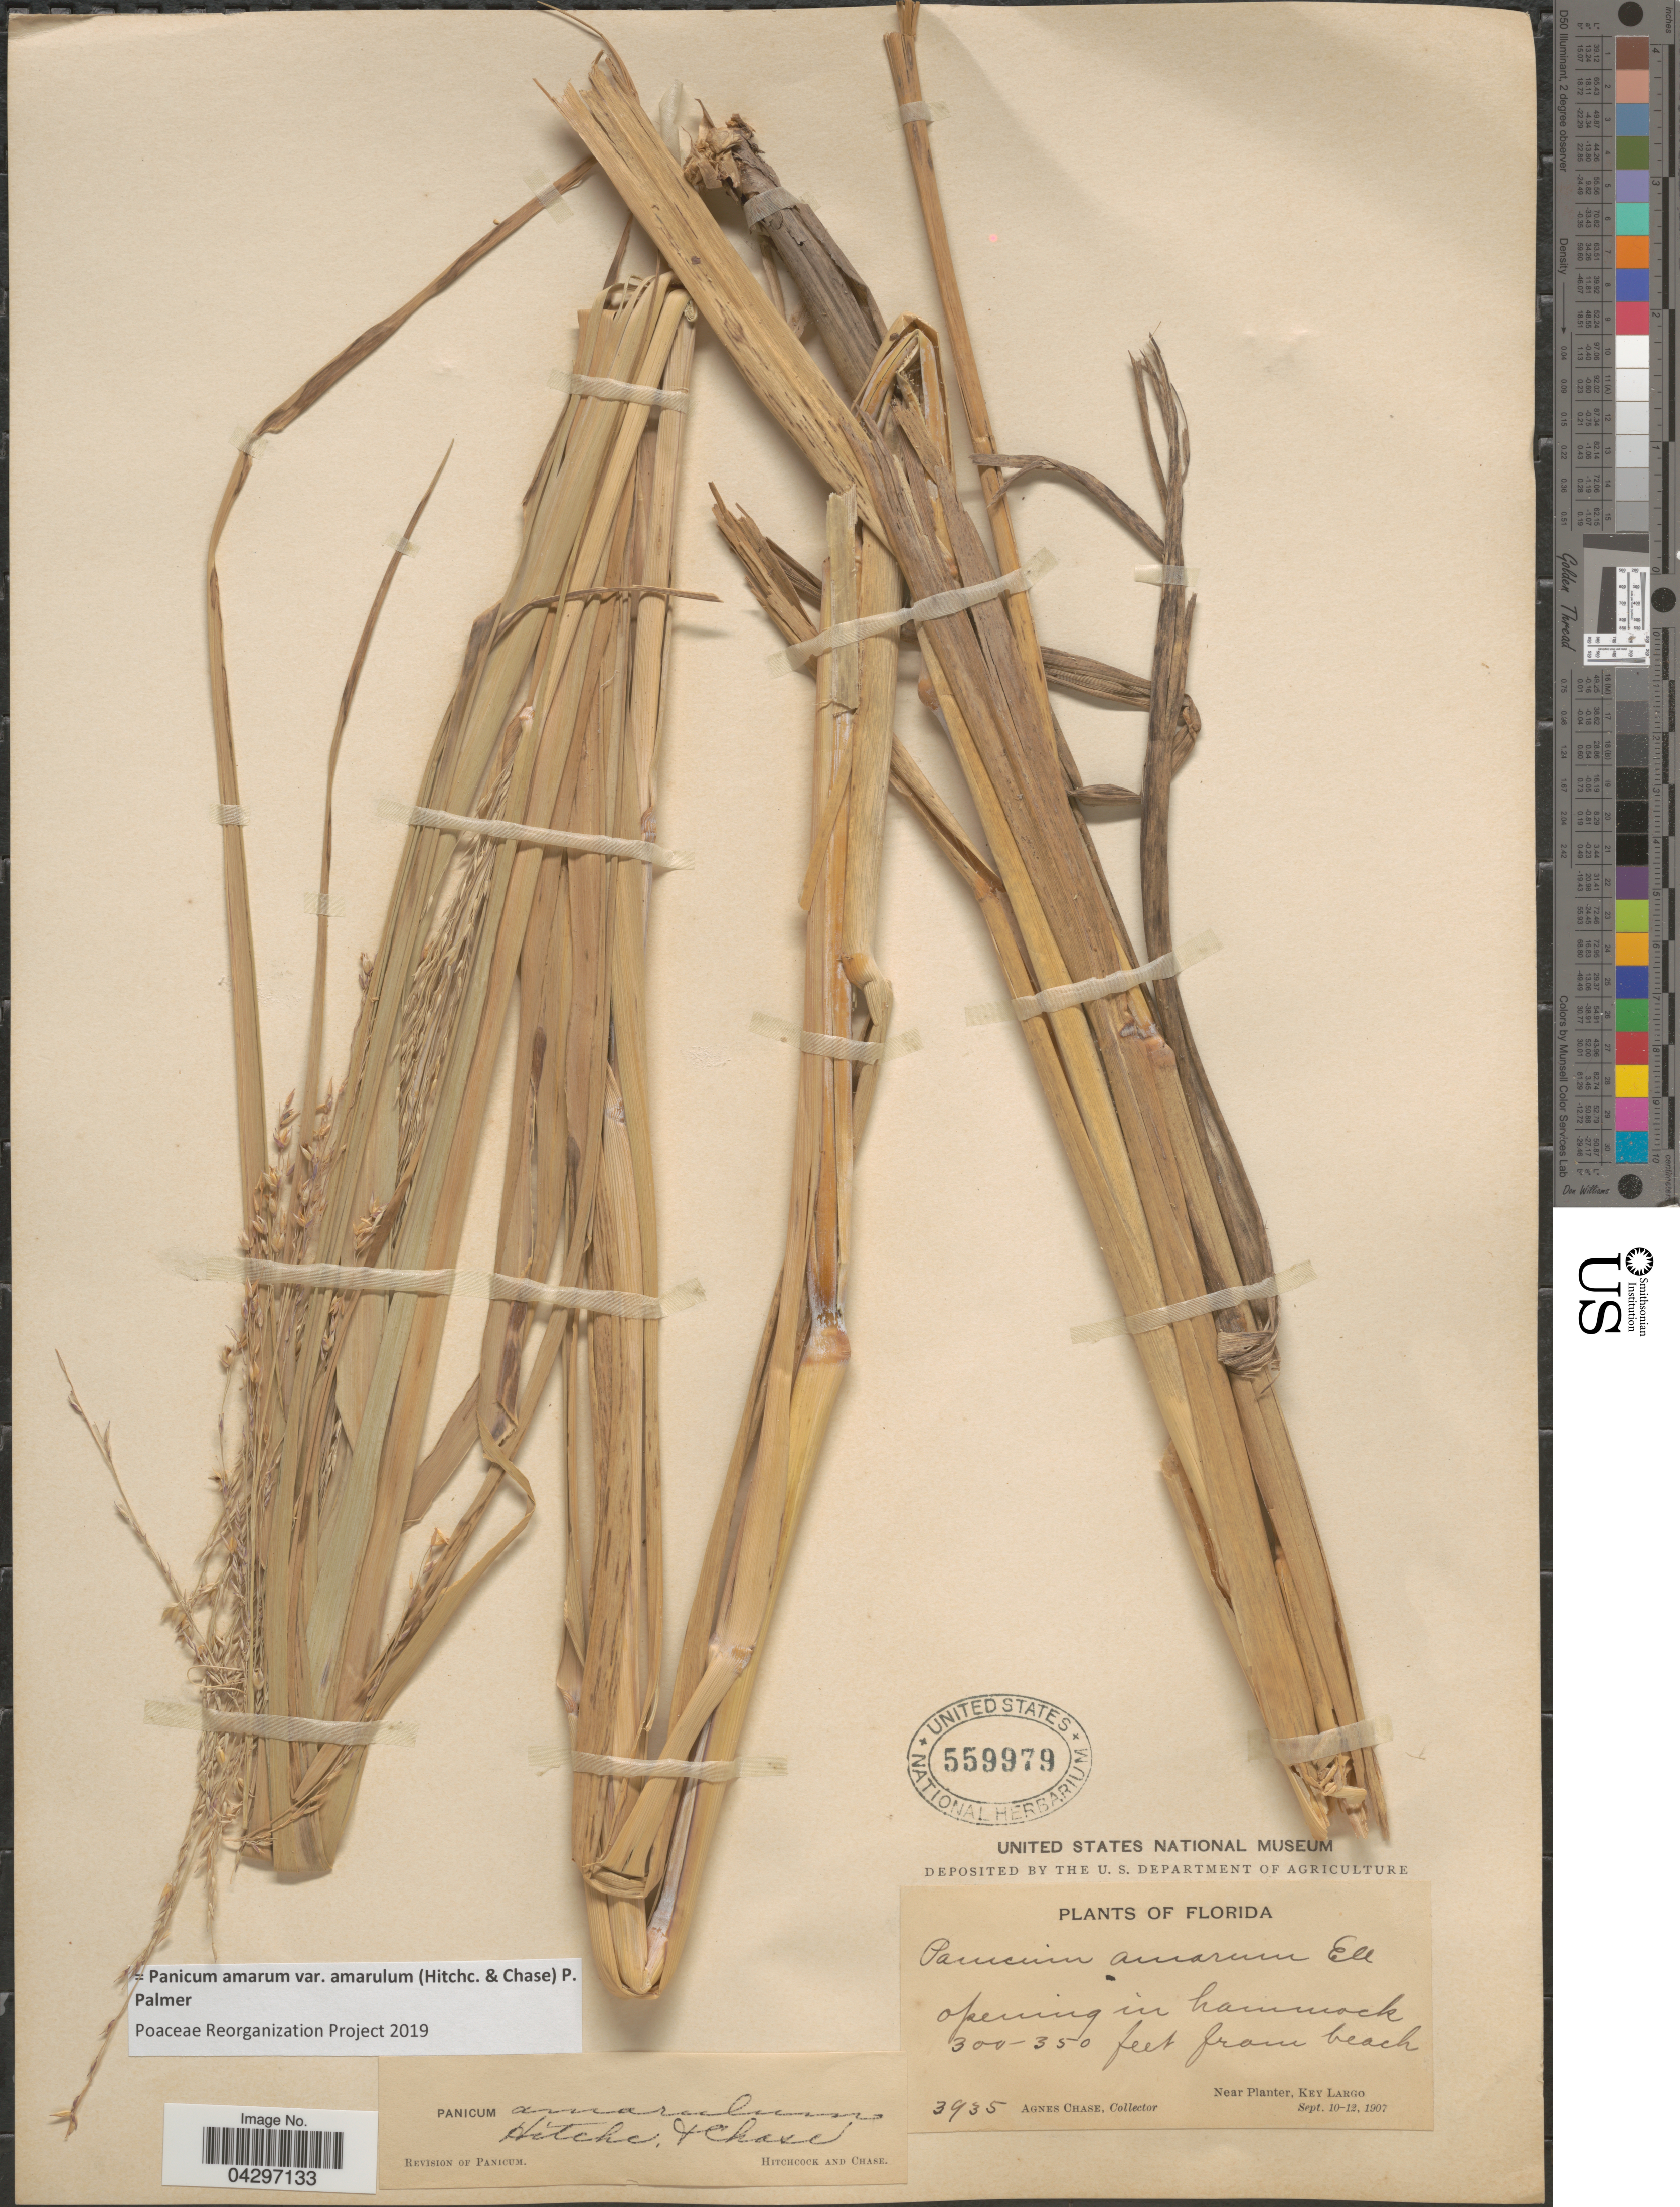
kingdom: Plantae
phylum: Tracheophyta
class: Liliopsida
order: Poales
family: Poaceae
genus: Panicum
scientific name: Panicum amarum var. amarulum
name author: (Hitchc. & Chase) Freckmann & Lelong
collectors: A. Chase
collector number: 3935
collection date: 1907-09-10/1907-09-12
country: United States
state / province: Florida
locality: Opening in hammock 300 - 350 feet from beach. Near Planter, Key Largo.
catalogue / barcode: US 559979